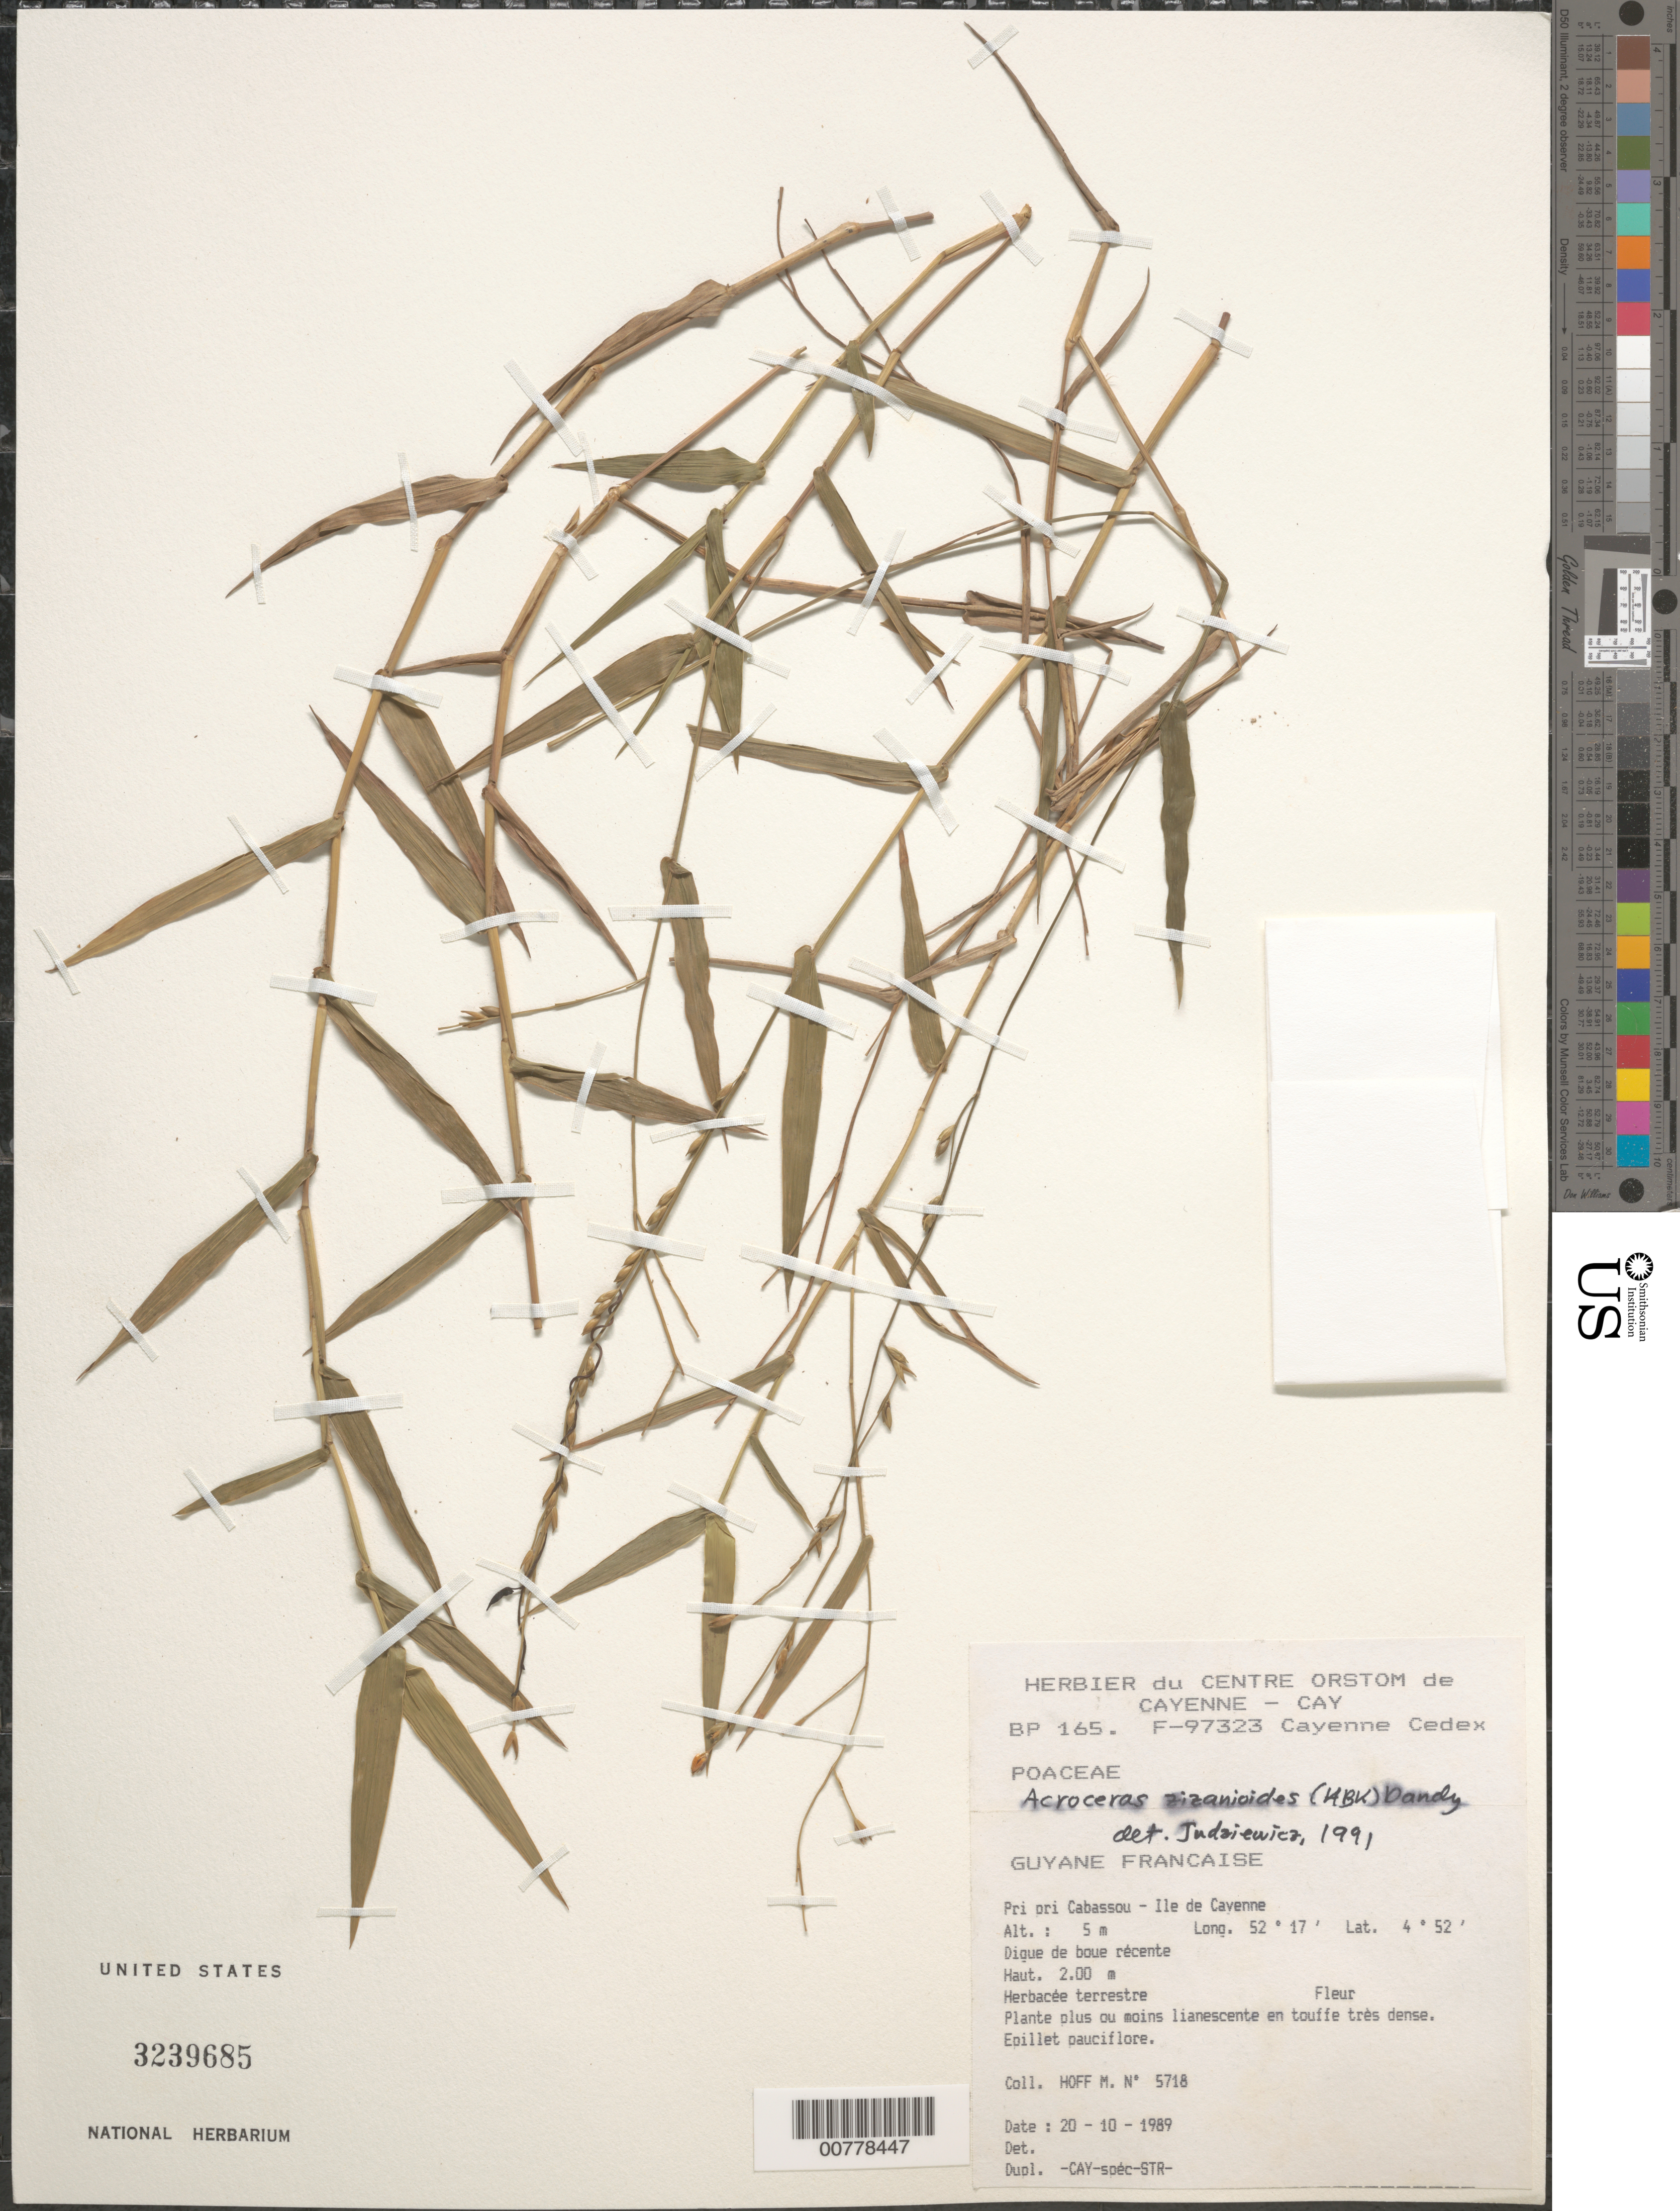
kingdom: Plantae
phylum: Tracheophyta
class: Liliopsida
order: Poales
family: Poaceae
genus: Acroceras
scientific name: Acroceras zizanioides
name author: (Kunth) Dandy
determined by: Judziewicz, E. J.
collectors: M. Hoff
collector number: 5718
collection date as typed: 20-Oct-89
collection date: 1989-10-20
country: French Guiana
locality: Pripris Cabassou, Ile de Cayenne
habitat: Recent mud dam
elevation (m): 5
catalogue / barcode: US 3239685